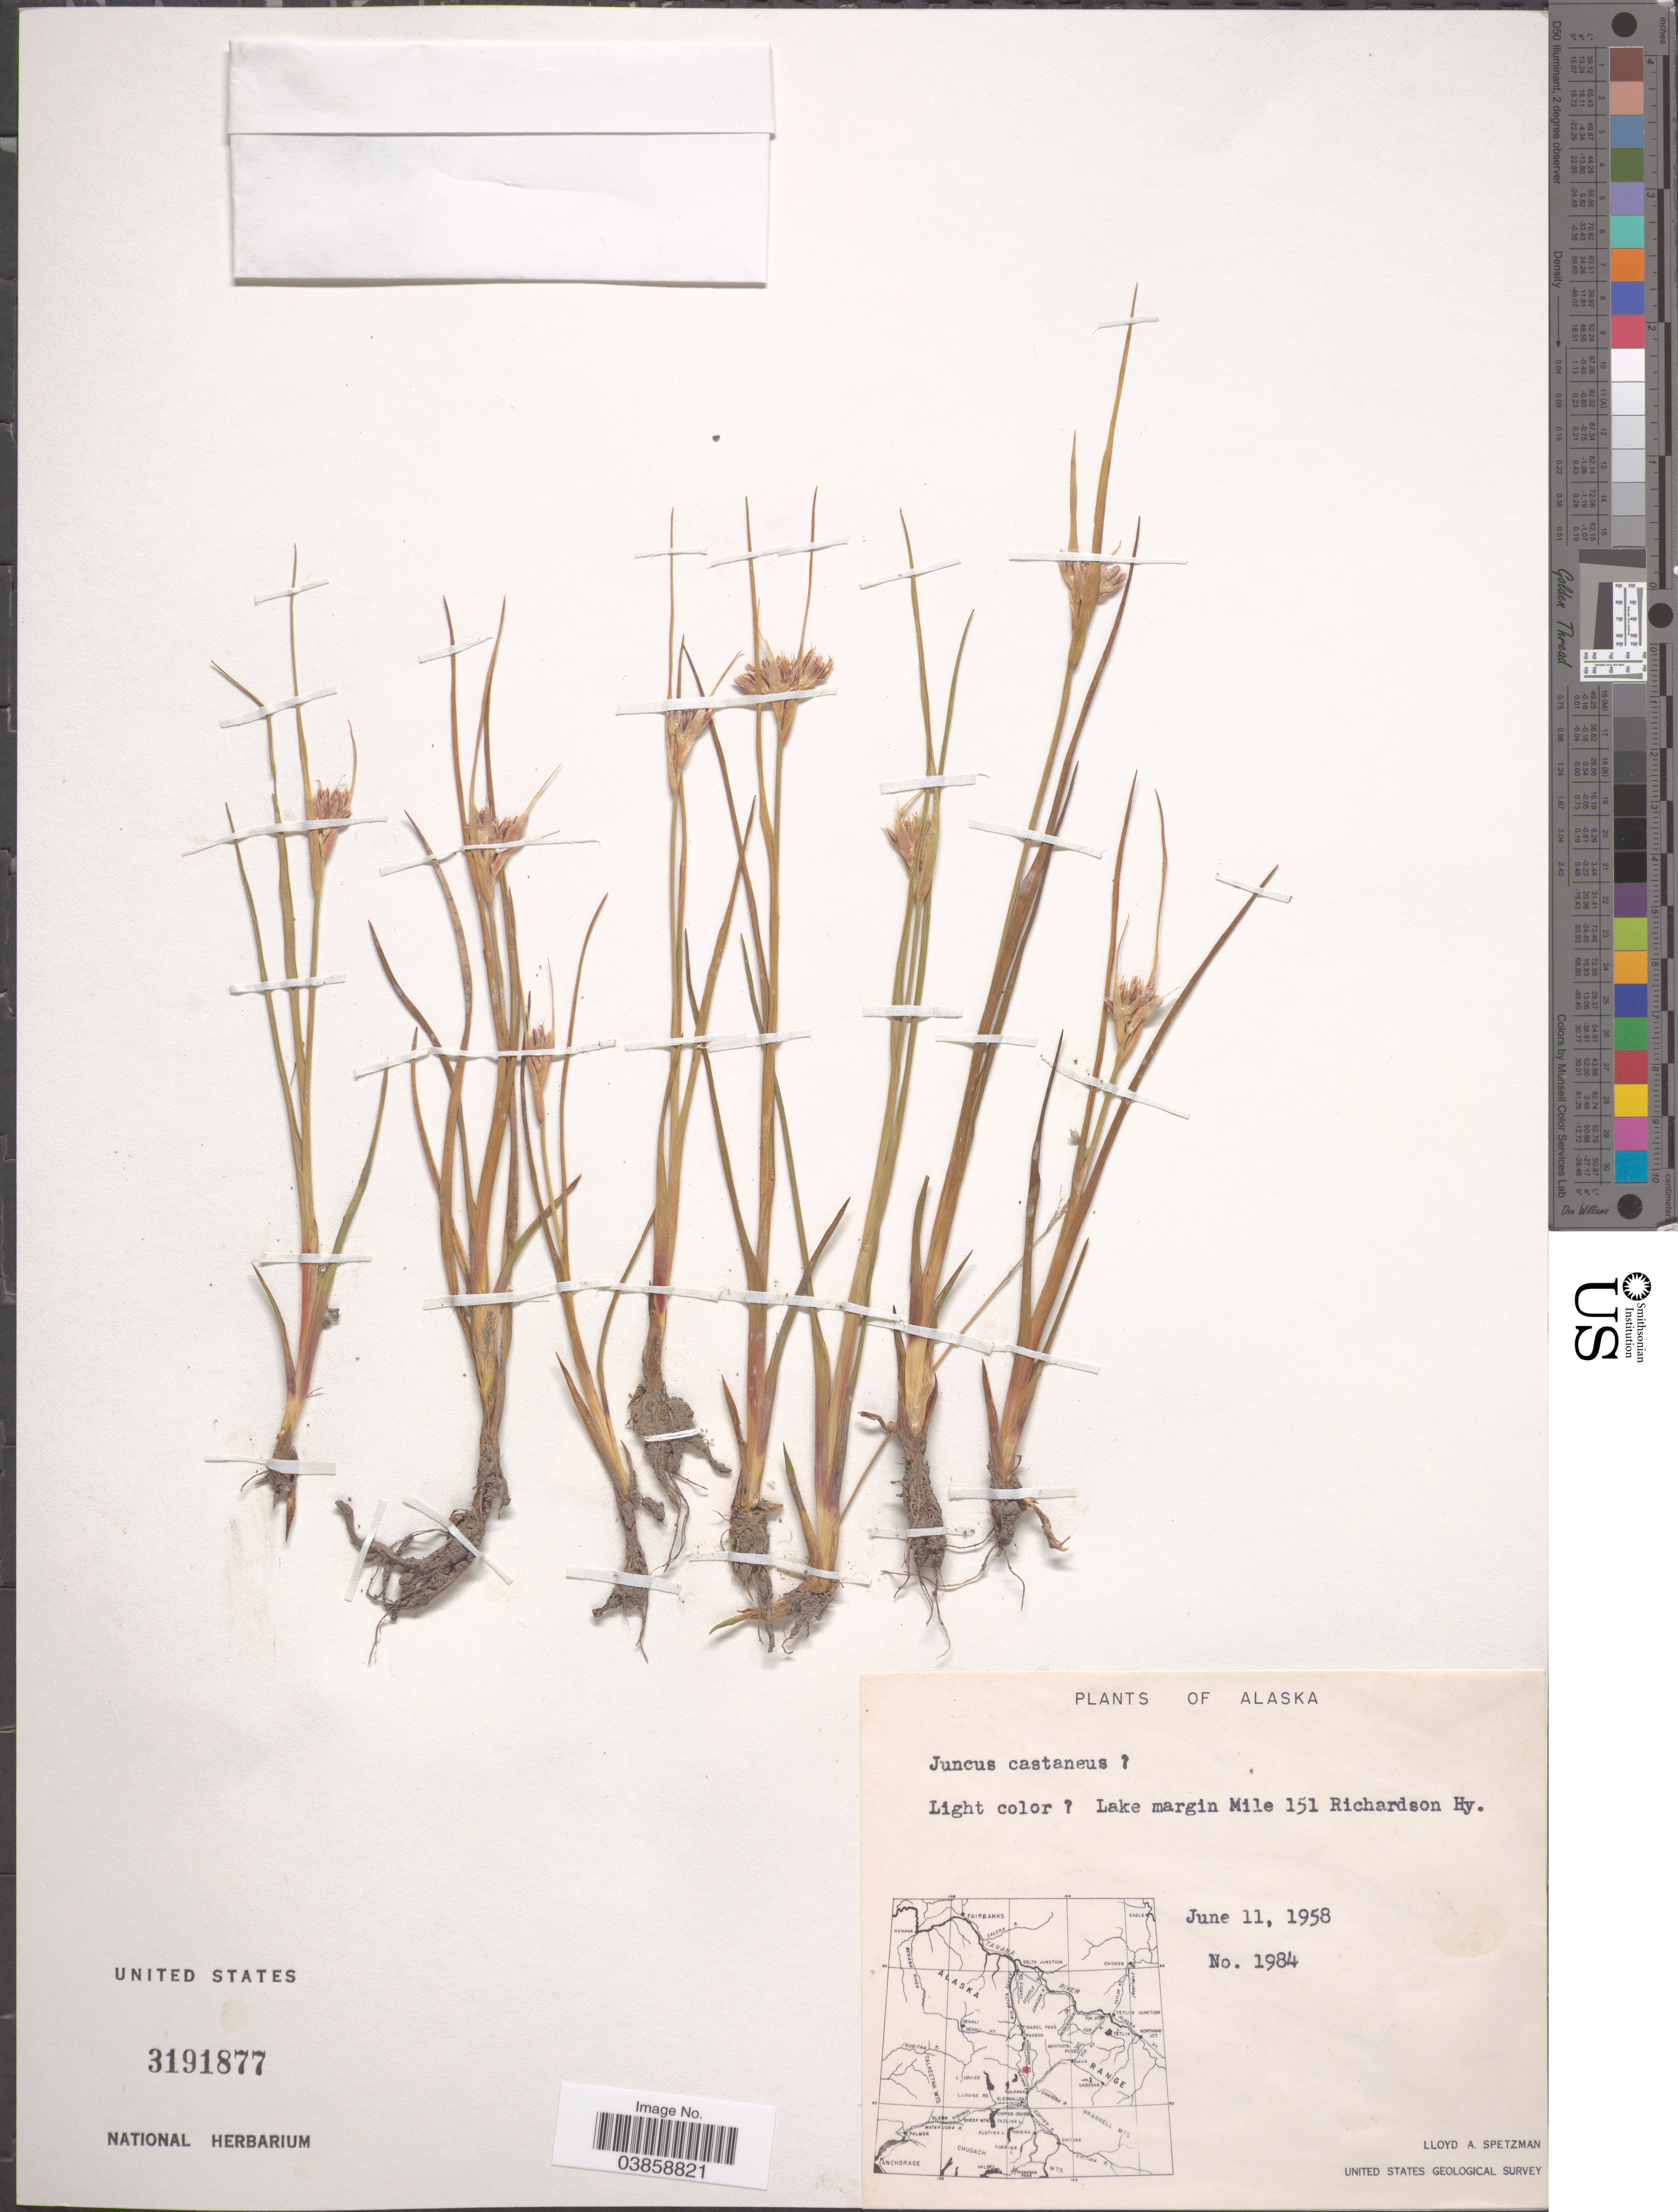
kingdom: Plantae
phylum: Tracheophyta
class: Liliopsida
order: Poales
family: Juncaceae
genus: Juncus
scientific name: Juncus sp.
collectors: L. Spetzman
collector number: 1984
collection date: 1958-06-11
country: United States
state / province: Alaska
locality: Lake margin Mile 151 Richardson Hy.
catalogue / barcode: US 3191877